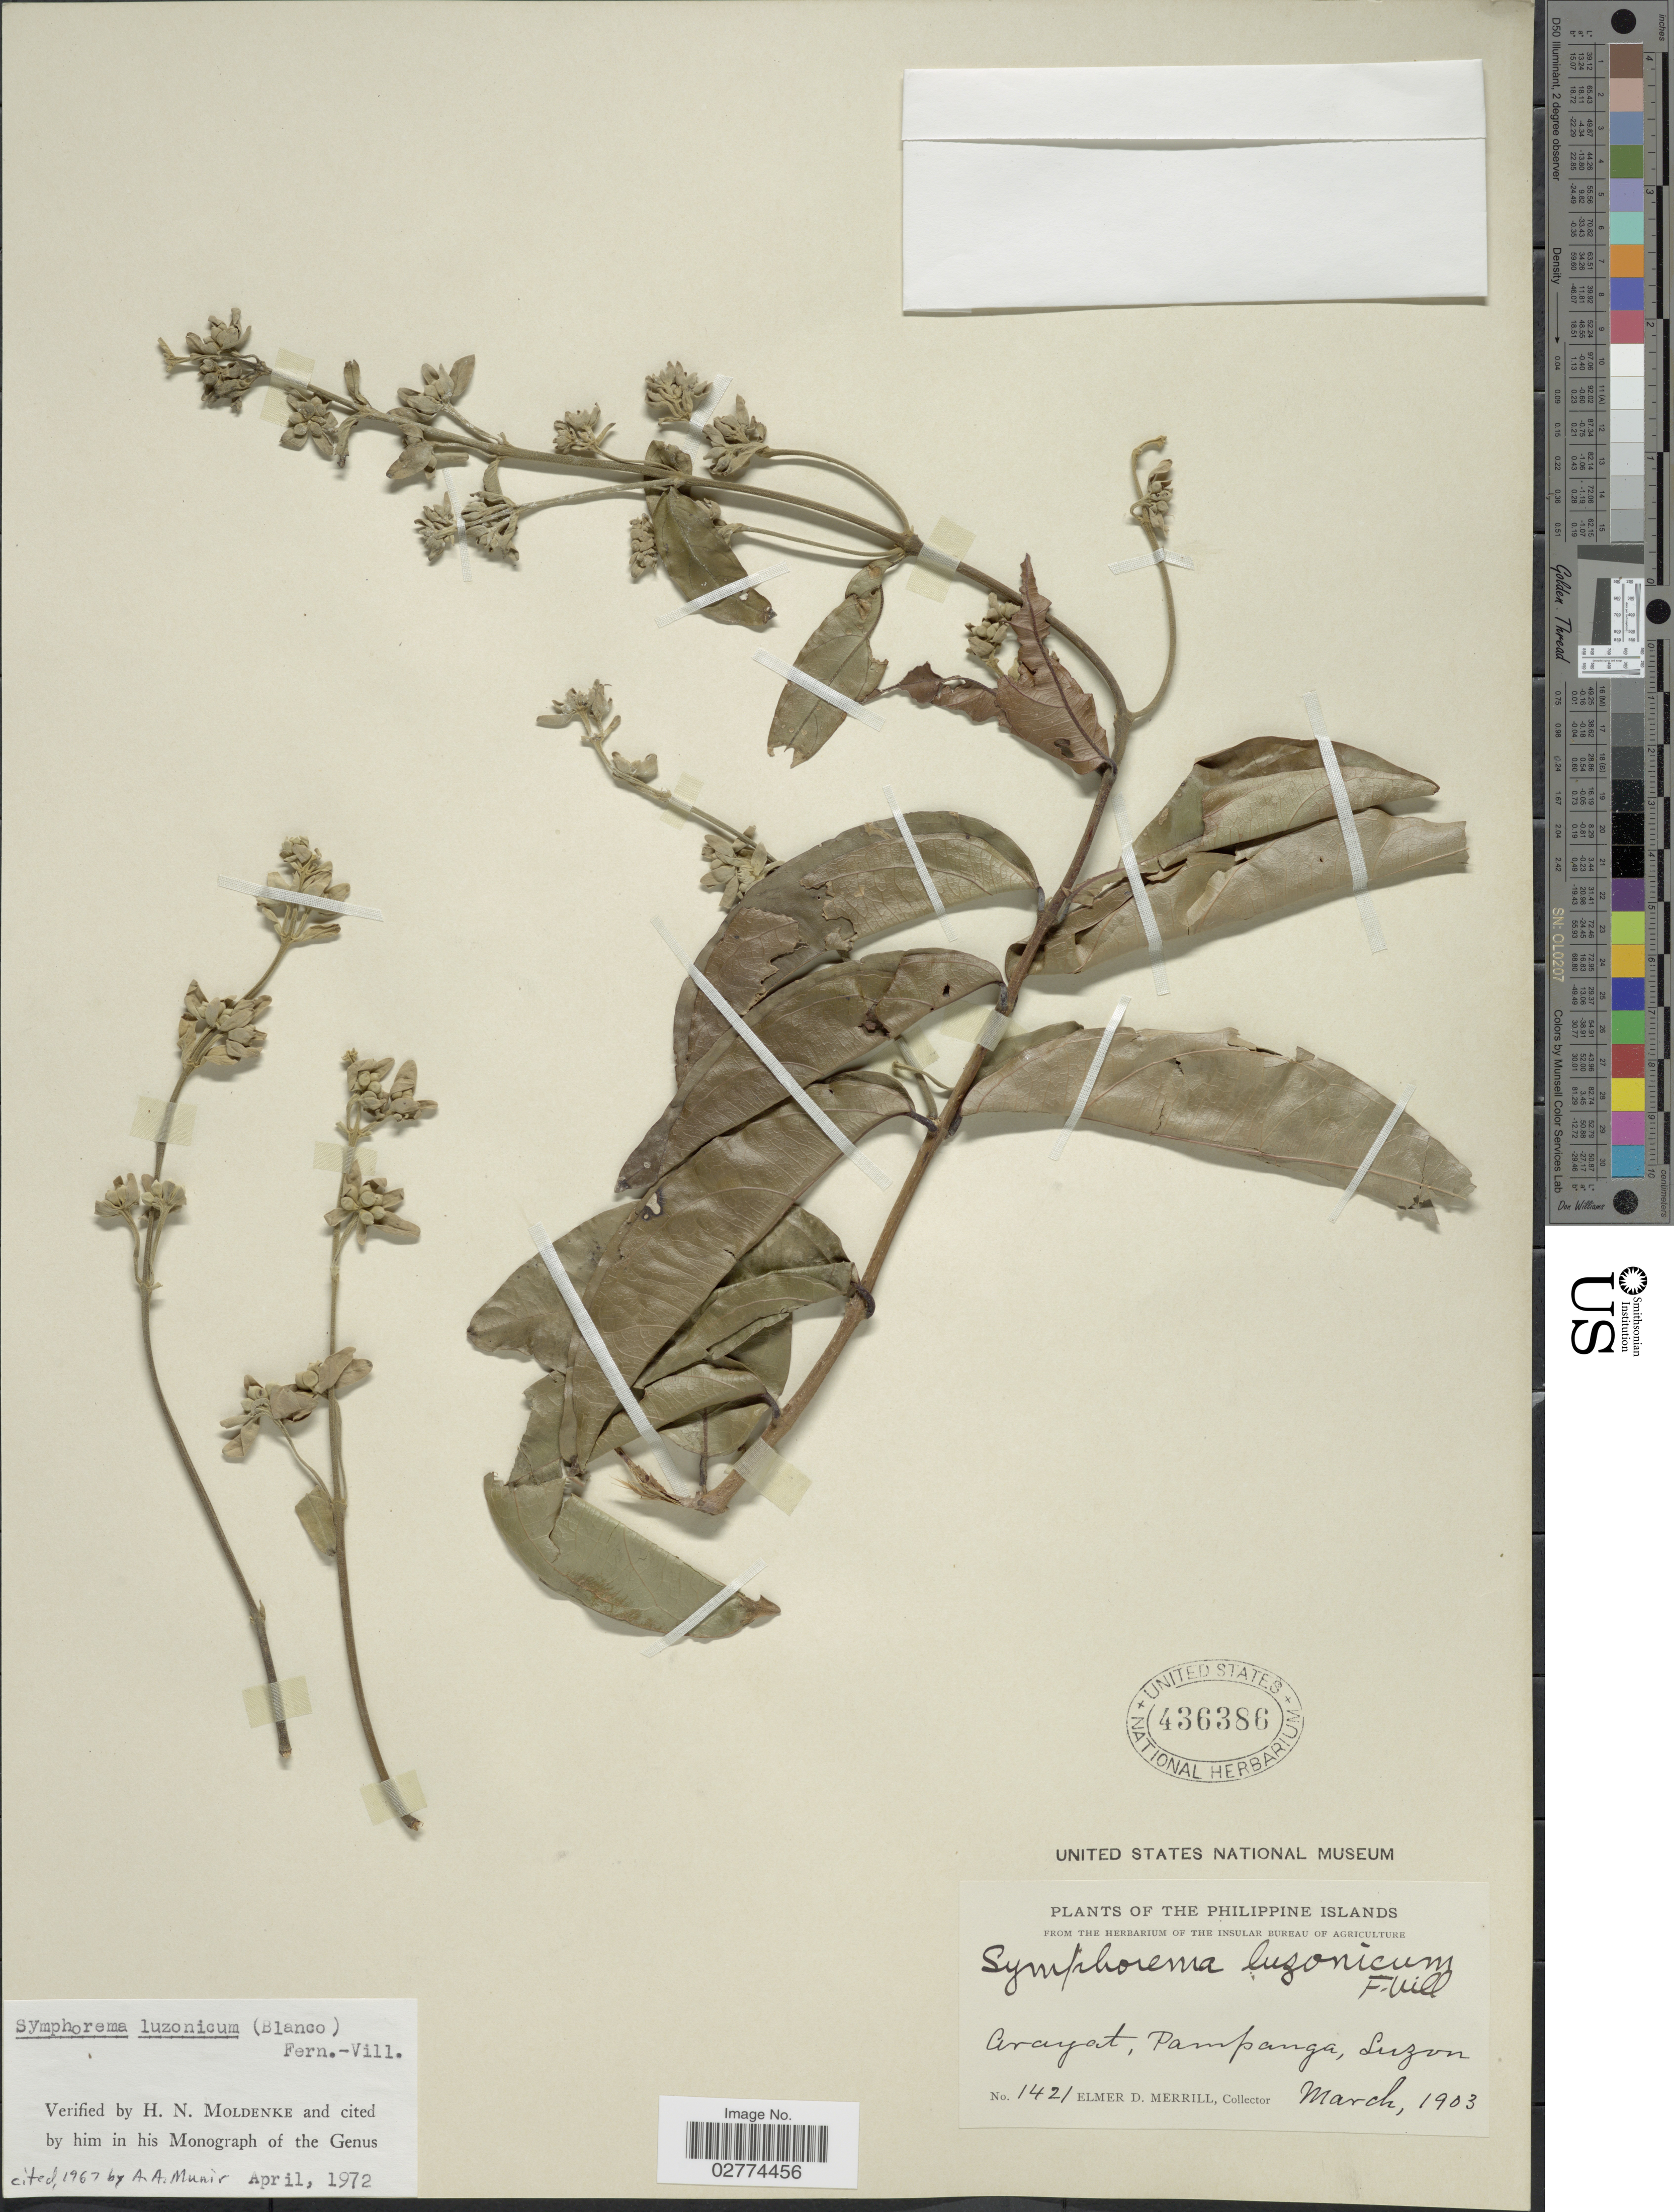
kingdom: Plantae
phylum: Tracheophyta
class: Magnoliopsida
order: Lamiales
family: Lamiaceae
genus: Symphorema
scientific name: Symphorema luzonicum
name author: (Blanco) Fern.-Vill.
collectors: E. D. Merrill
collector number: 1421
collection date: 1903-03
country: Philippines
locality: Philippine Islands. Arayat, Pampanga, Luzon.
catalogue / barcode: US 436386